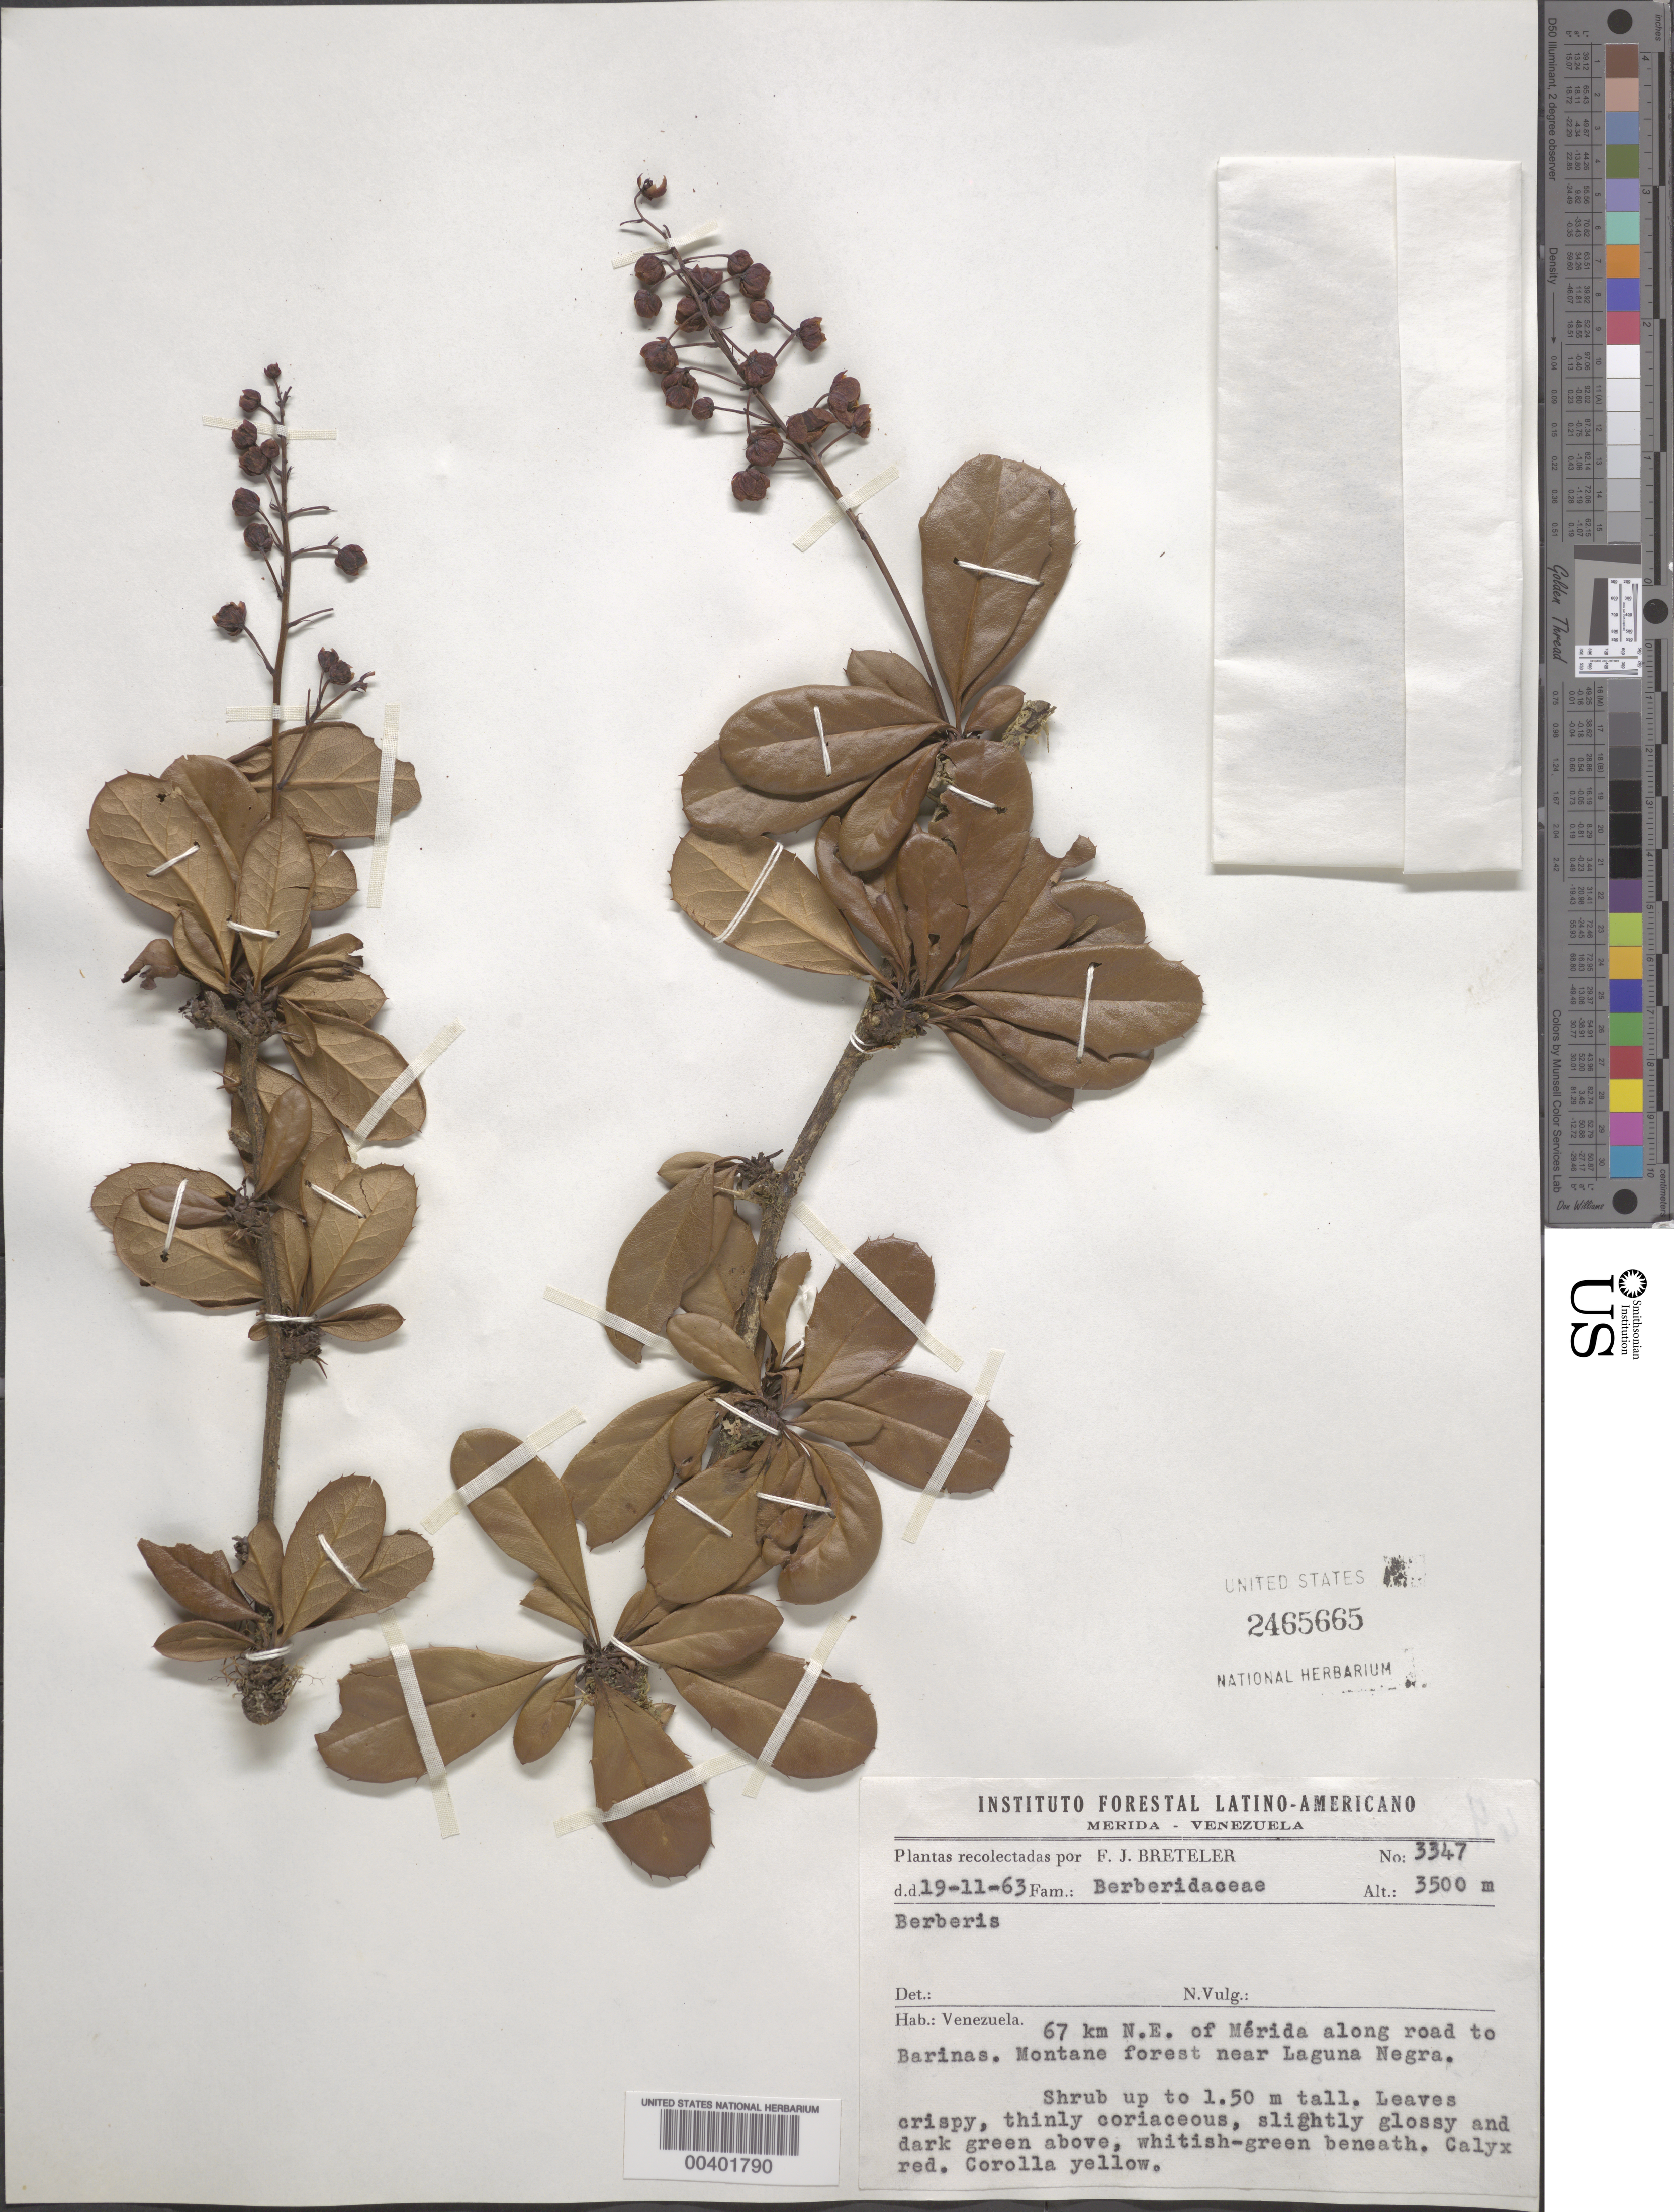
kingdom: Plantae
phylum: Tracheophyta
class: Magnoliopsida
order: Ranunculales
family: Berberidaceae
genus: Berberis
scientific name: Berberis sp.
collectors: F. J. Breteler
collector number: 3347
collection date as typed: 19 Nov 1963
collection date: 1963-11-19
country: Venezuela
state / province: Mérida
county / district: Rangel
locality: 67 km. N.E. of Mérida along road to Barinas. Near Laguna Negra. Negra, Laguna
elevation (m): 3500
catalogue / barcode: US 2465665